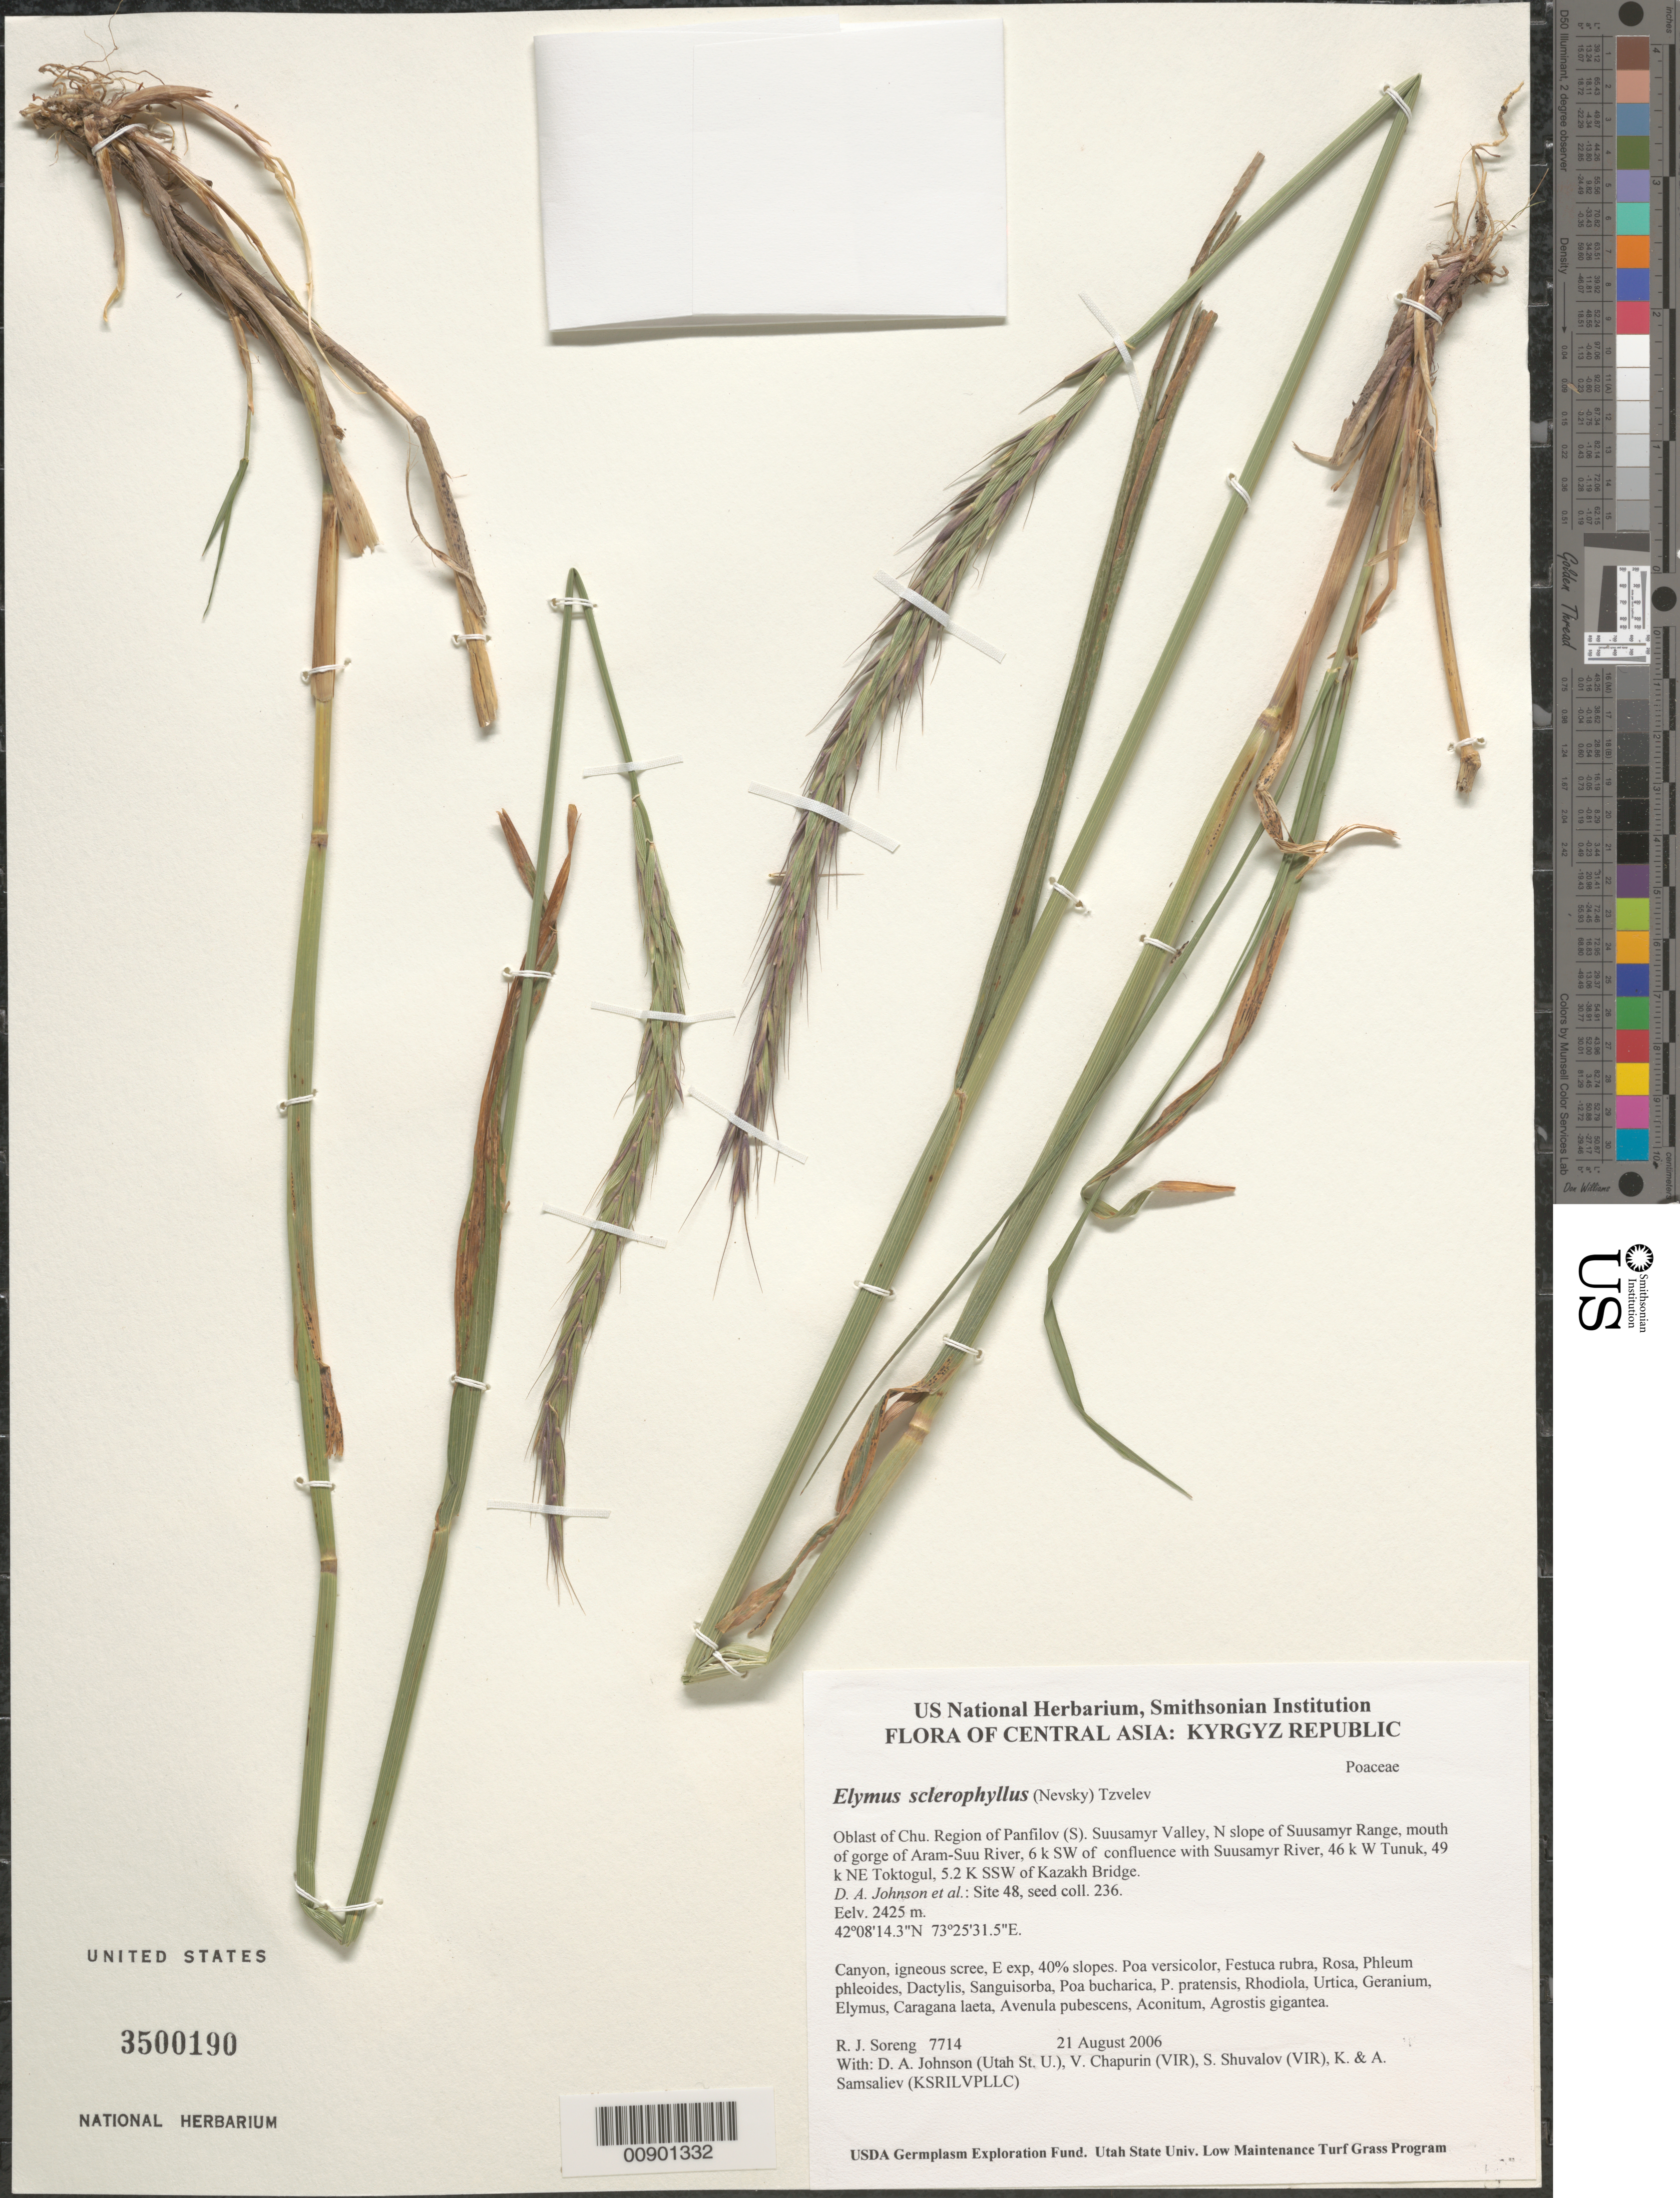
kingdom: Plantae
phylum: Tracheophyta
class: Liliopsida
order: Poales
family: Poaceae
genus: Elymus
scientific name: Elymus sclerophyllus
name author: (Nevski) Tzvelev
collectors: R. J. Soreng, D. Johnson, S. Shuvalov, V. Chapurin, K. Samsaliev & A. Samsaliev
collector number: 7714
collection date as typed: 21 Aug 2006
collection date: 2006-08-21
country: Kyrgyzstan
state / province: Chu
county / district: Panfilov (S)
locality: Suusamyr Valley, N slope of Suusamyr Range, mouth of gorge of Aram-Suu River, 6 km SW of confluence with Suusamyr River, 46 km W Tunuk, 49 km NE Toktogul, 5.2 km SSW of Kazakh Bridge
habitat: Canyon, igneous scree, E exp, 40% slopes.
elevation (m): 2425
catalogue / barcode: US 3500190